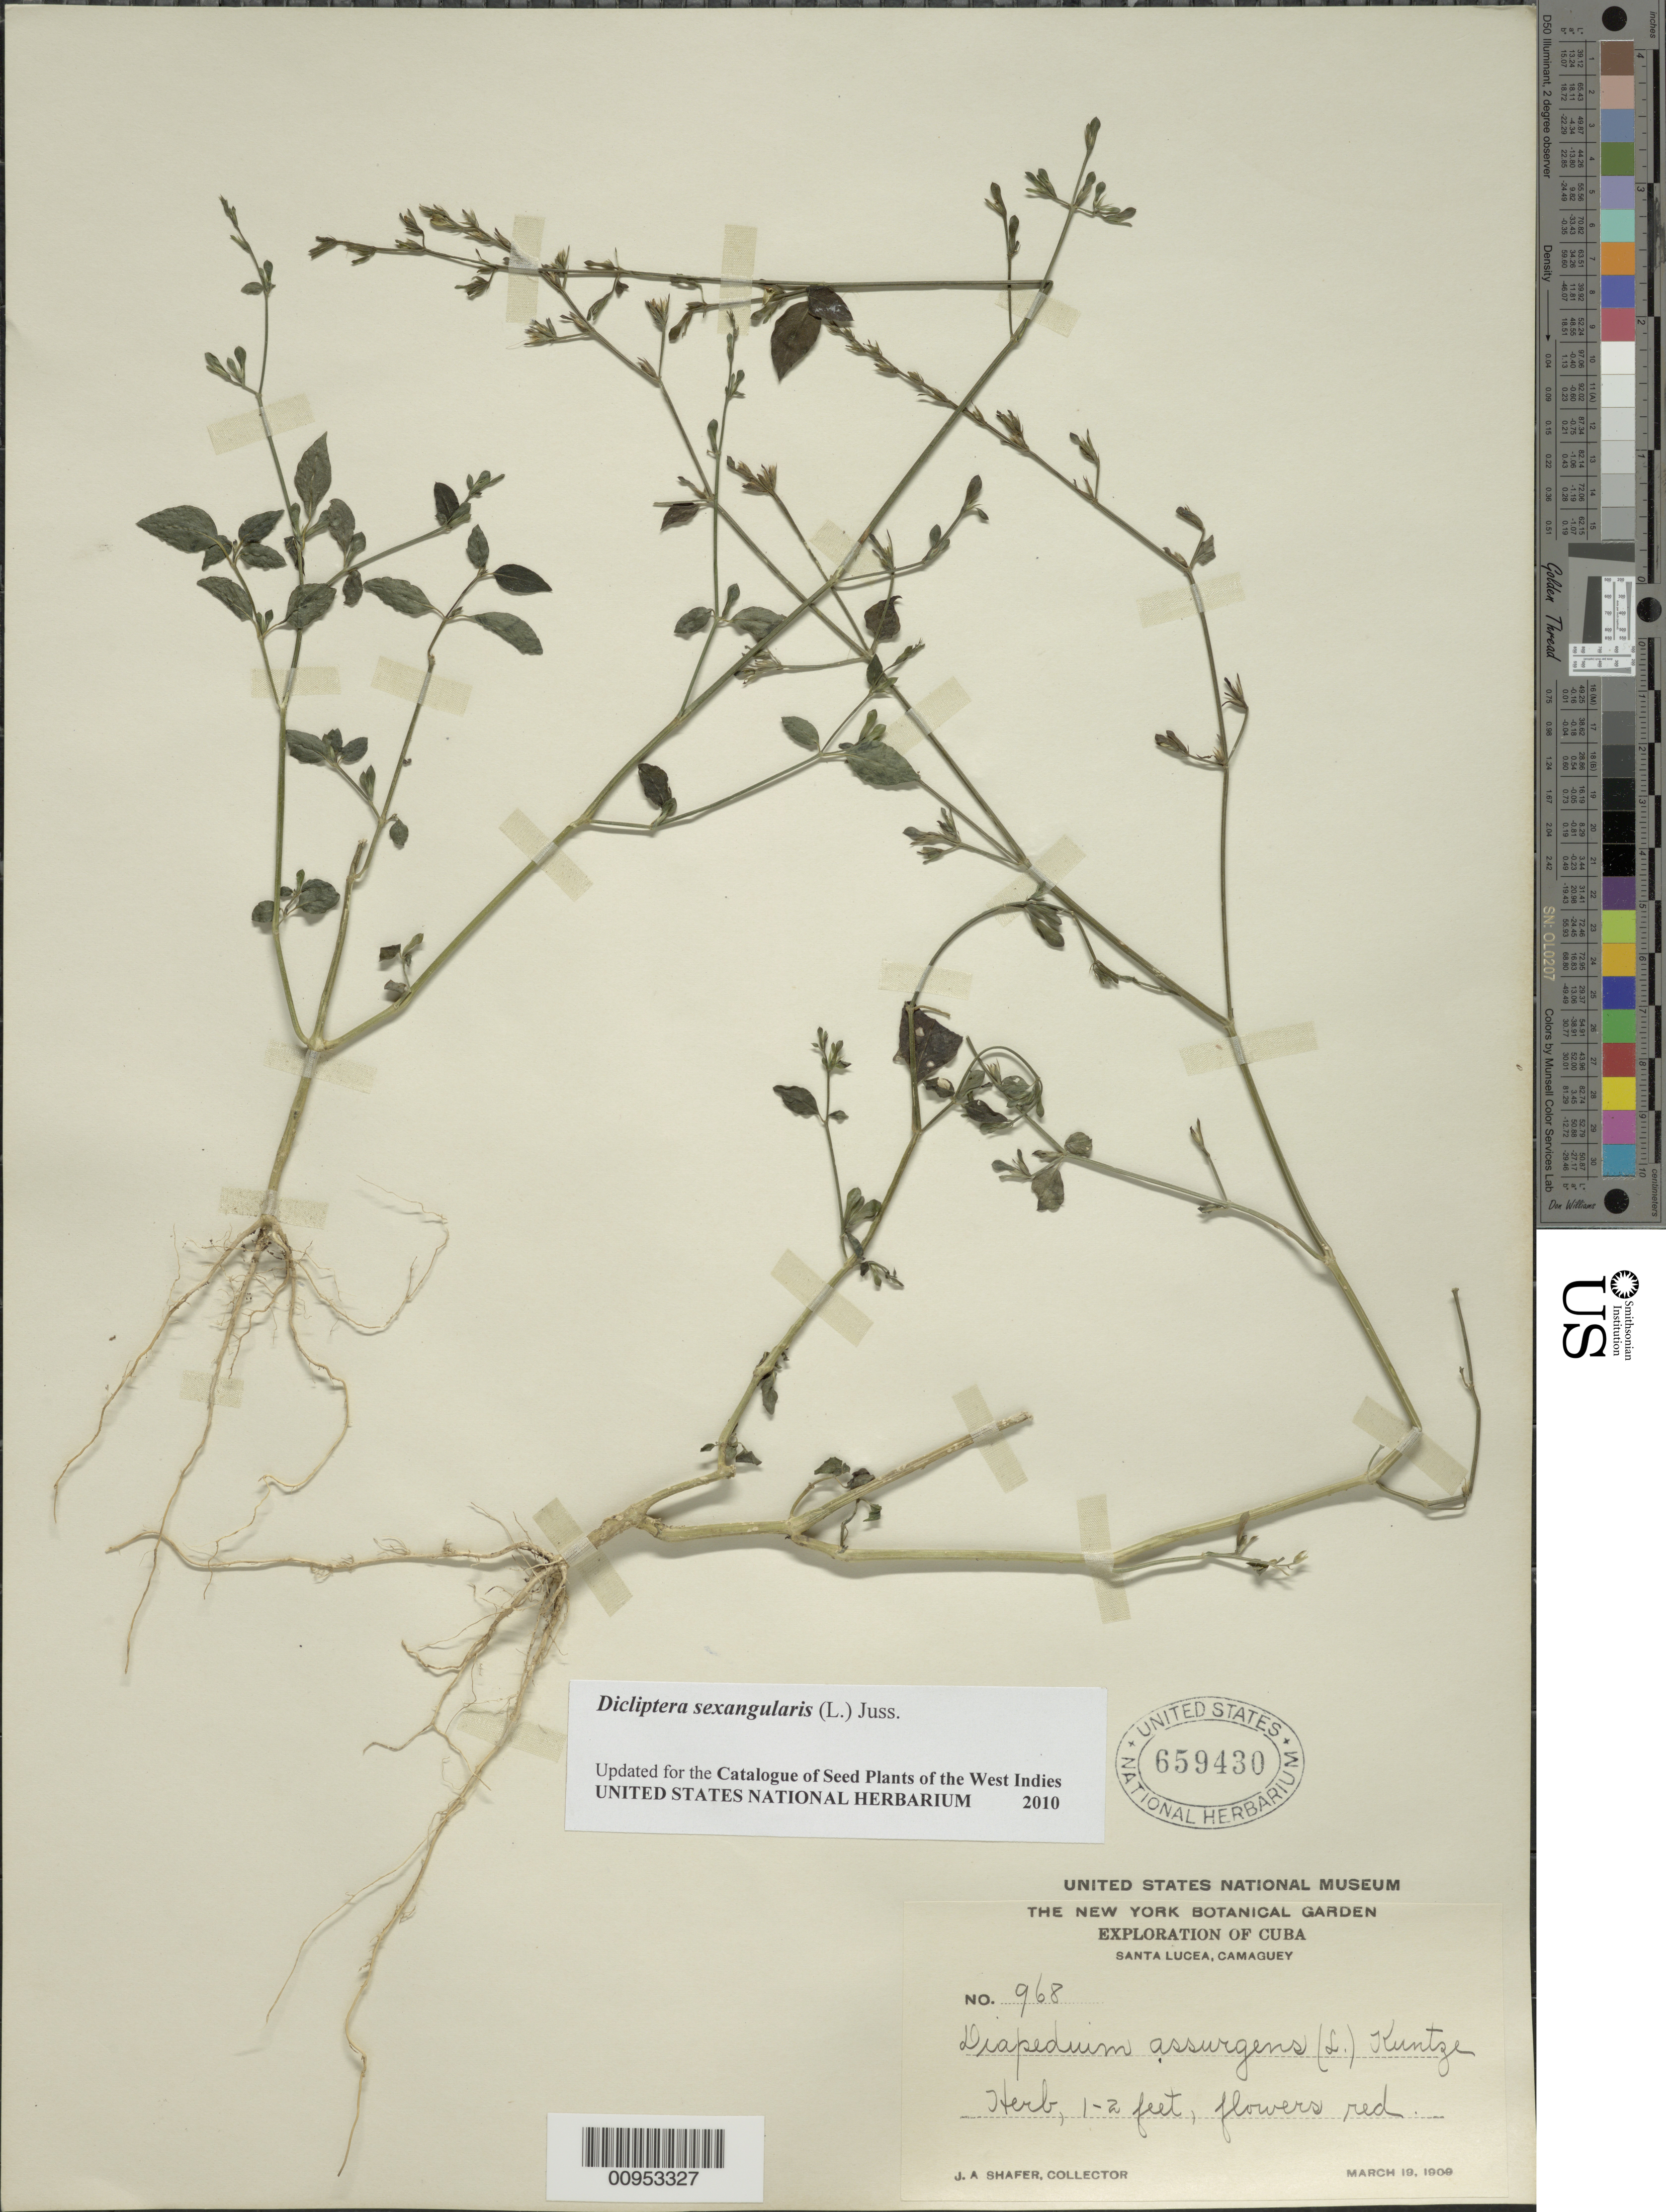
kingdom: Plantae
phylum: Tracheophyta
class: Magnoliopsida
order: Lamiales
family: Acanthaceae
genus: Dicliptera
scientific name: Dicliptera sexangularis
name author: (L.) Juss.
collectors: J. A. Shafer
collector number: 968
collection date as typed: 19 Mar 1909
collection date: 1909-03-19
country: Cuba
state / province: Camagüey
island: Cuba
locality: Santa Lucea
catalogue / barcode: US 659430